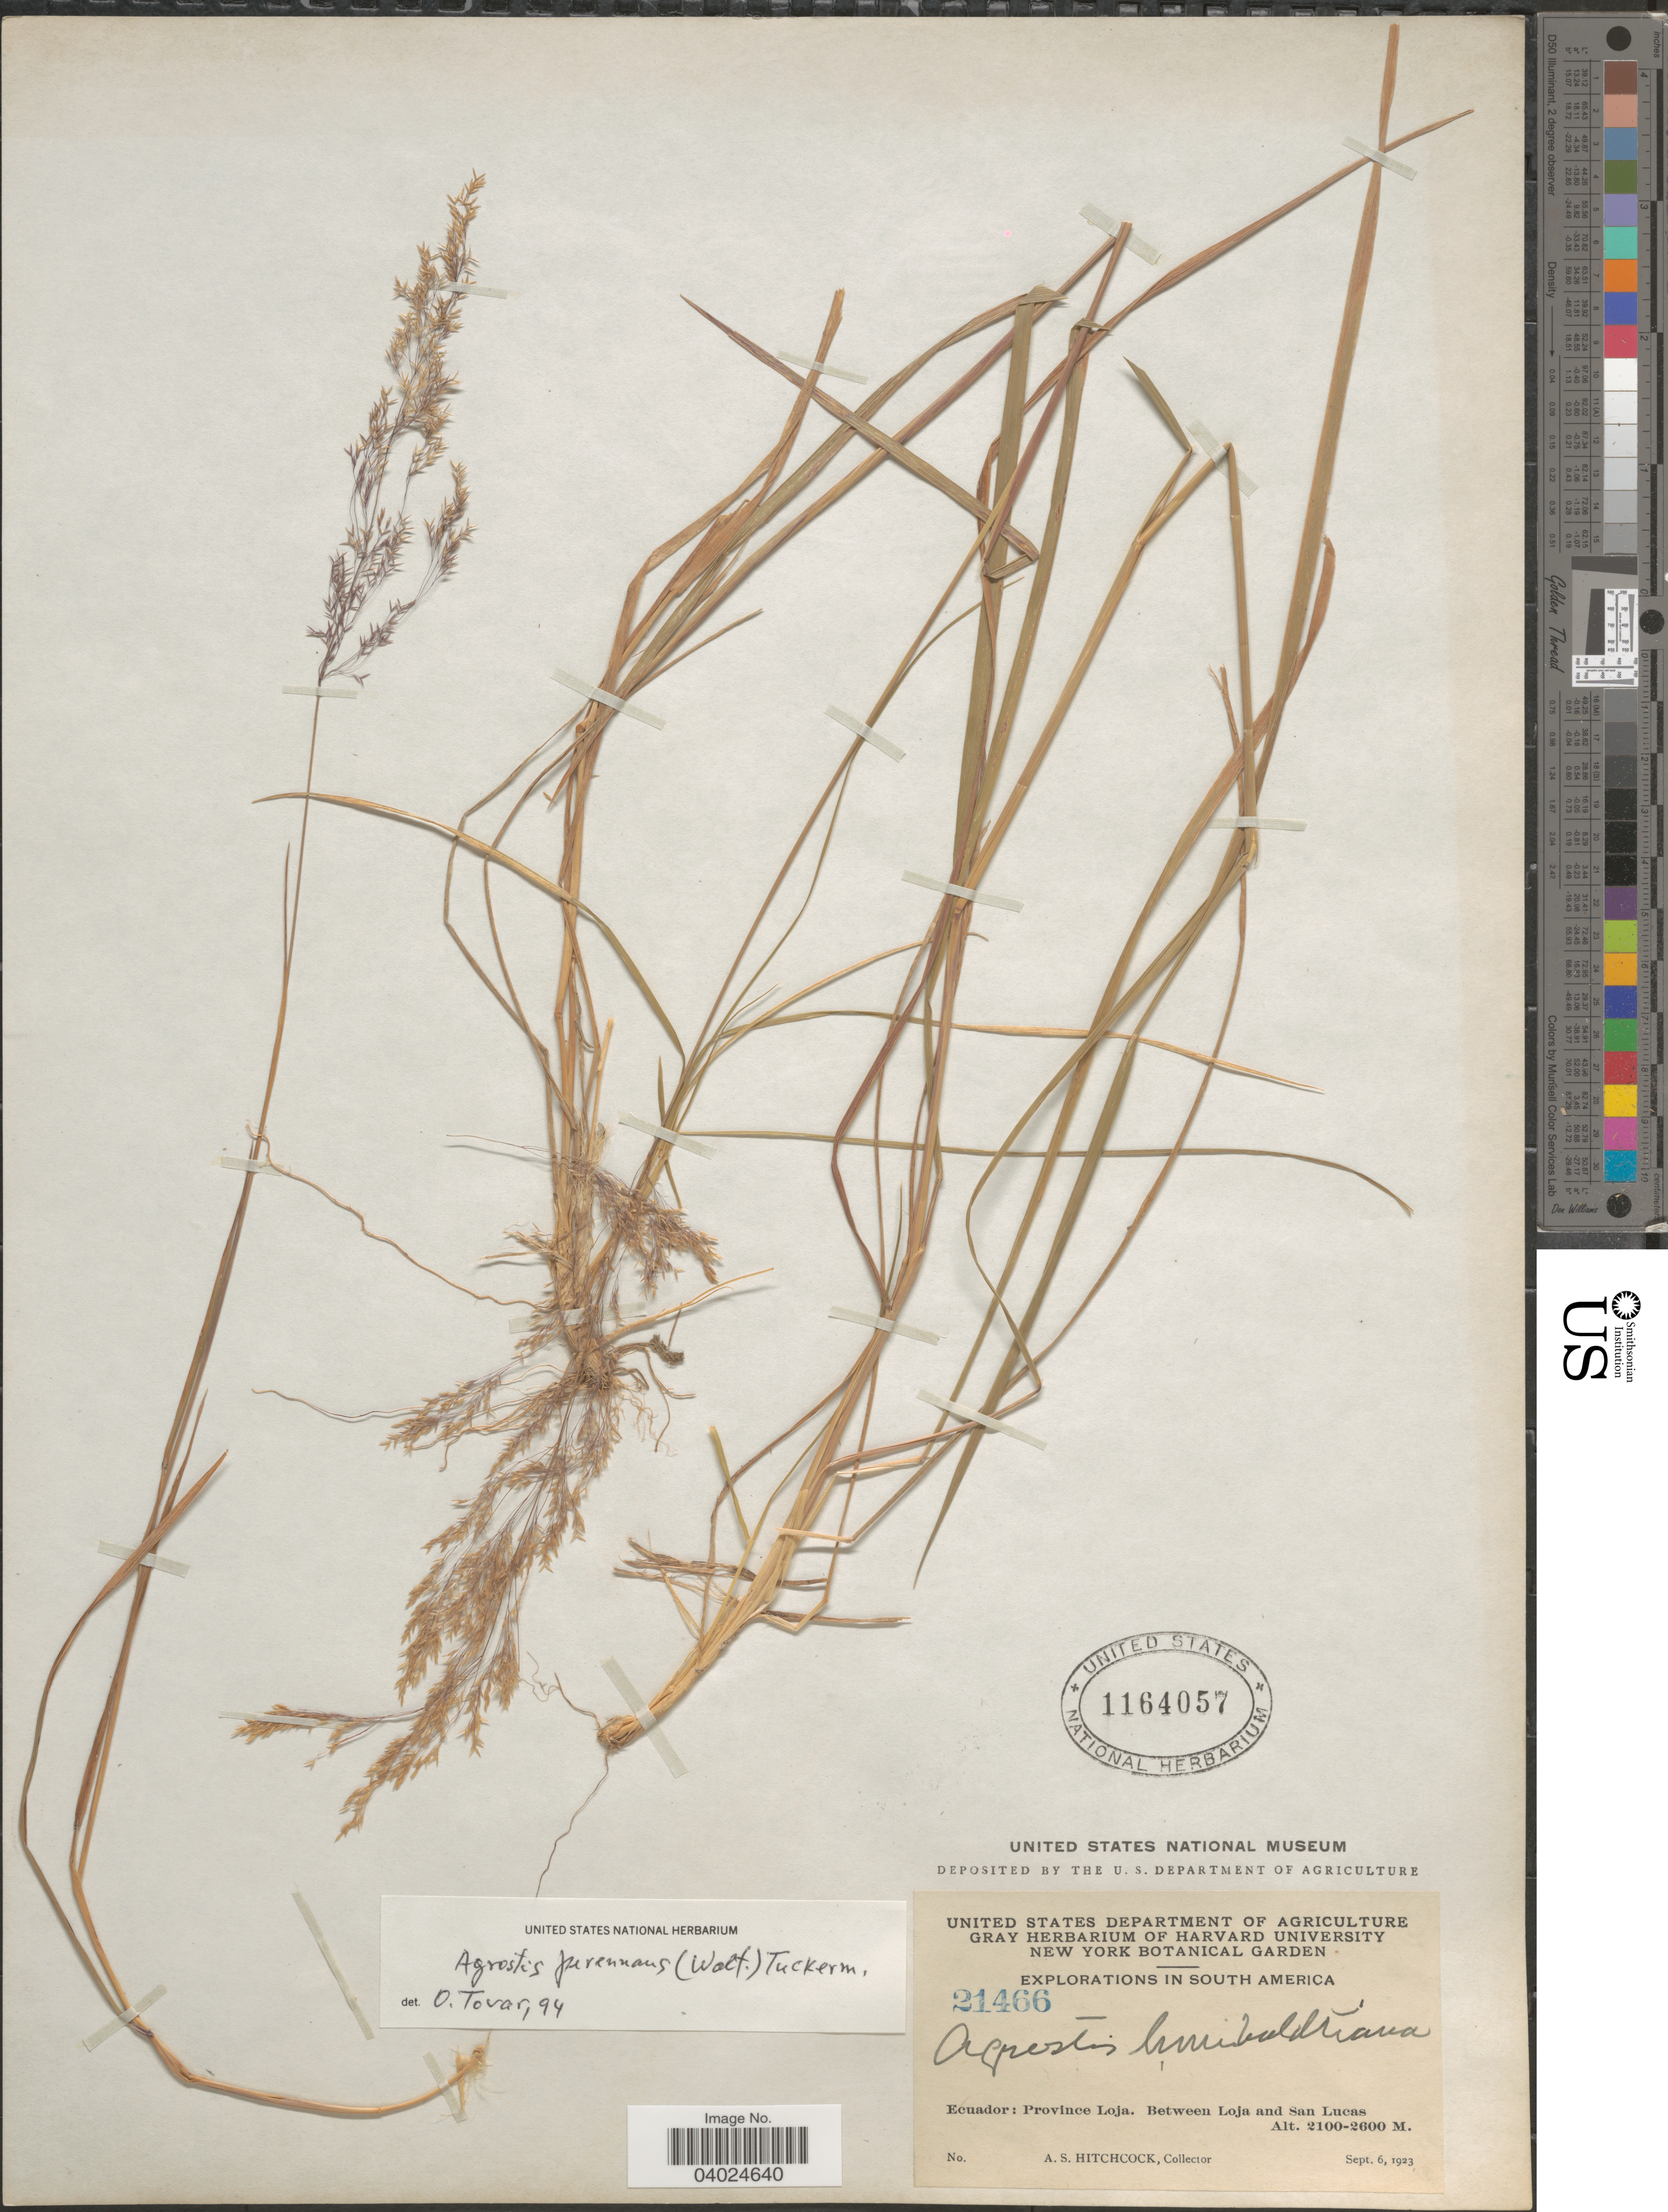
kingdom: Plantae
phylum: Tracheophyta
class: Liliopsida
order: Poales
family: Poaceae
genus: Agrostis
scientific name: Agrostis perennans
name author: (Walter) Tuck.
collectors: A. S. Hitchcock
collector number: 21466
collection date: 1923-09-06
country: Ecuador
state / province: Loja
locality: Between Loja and San Lucas.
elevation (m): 2100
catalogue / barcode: US 1164057